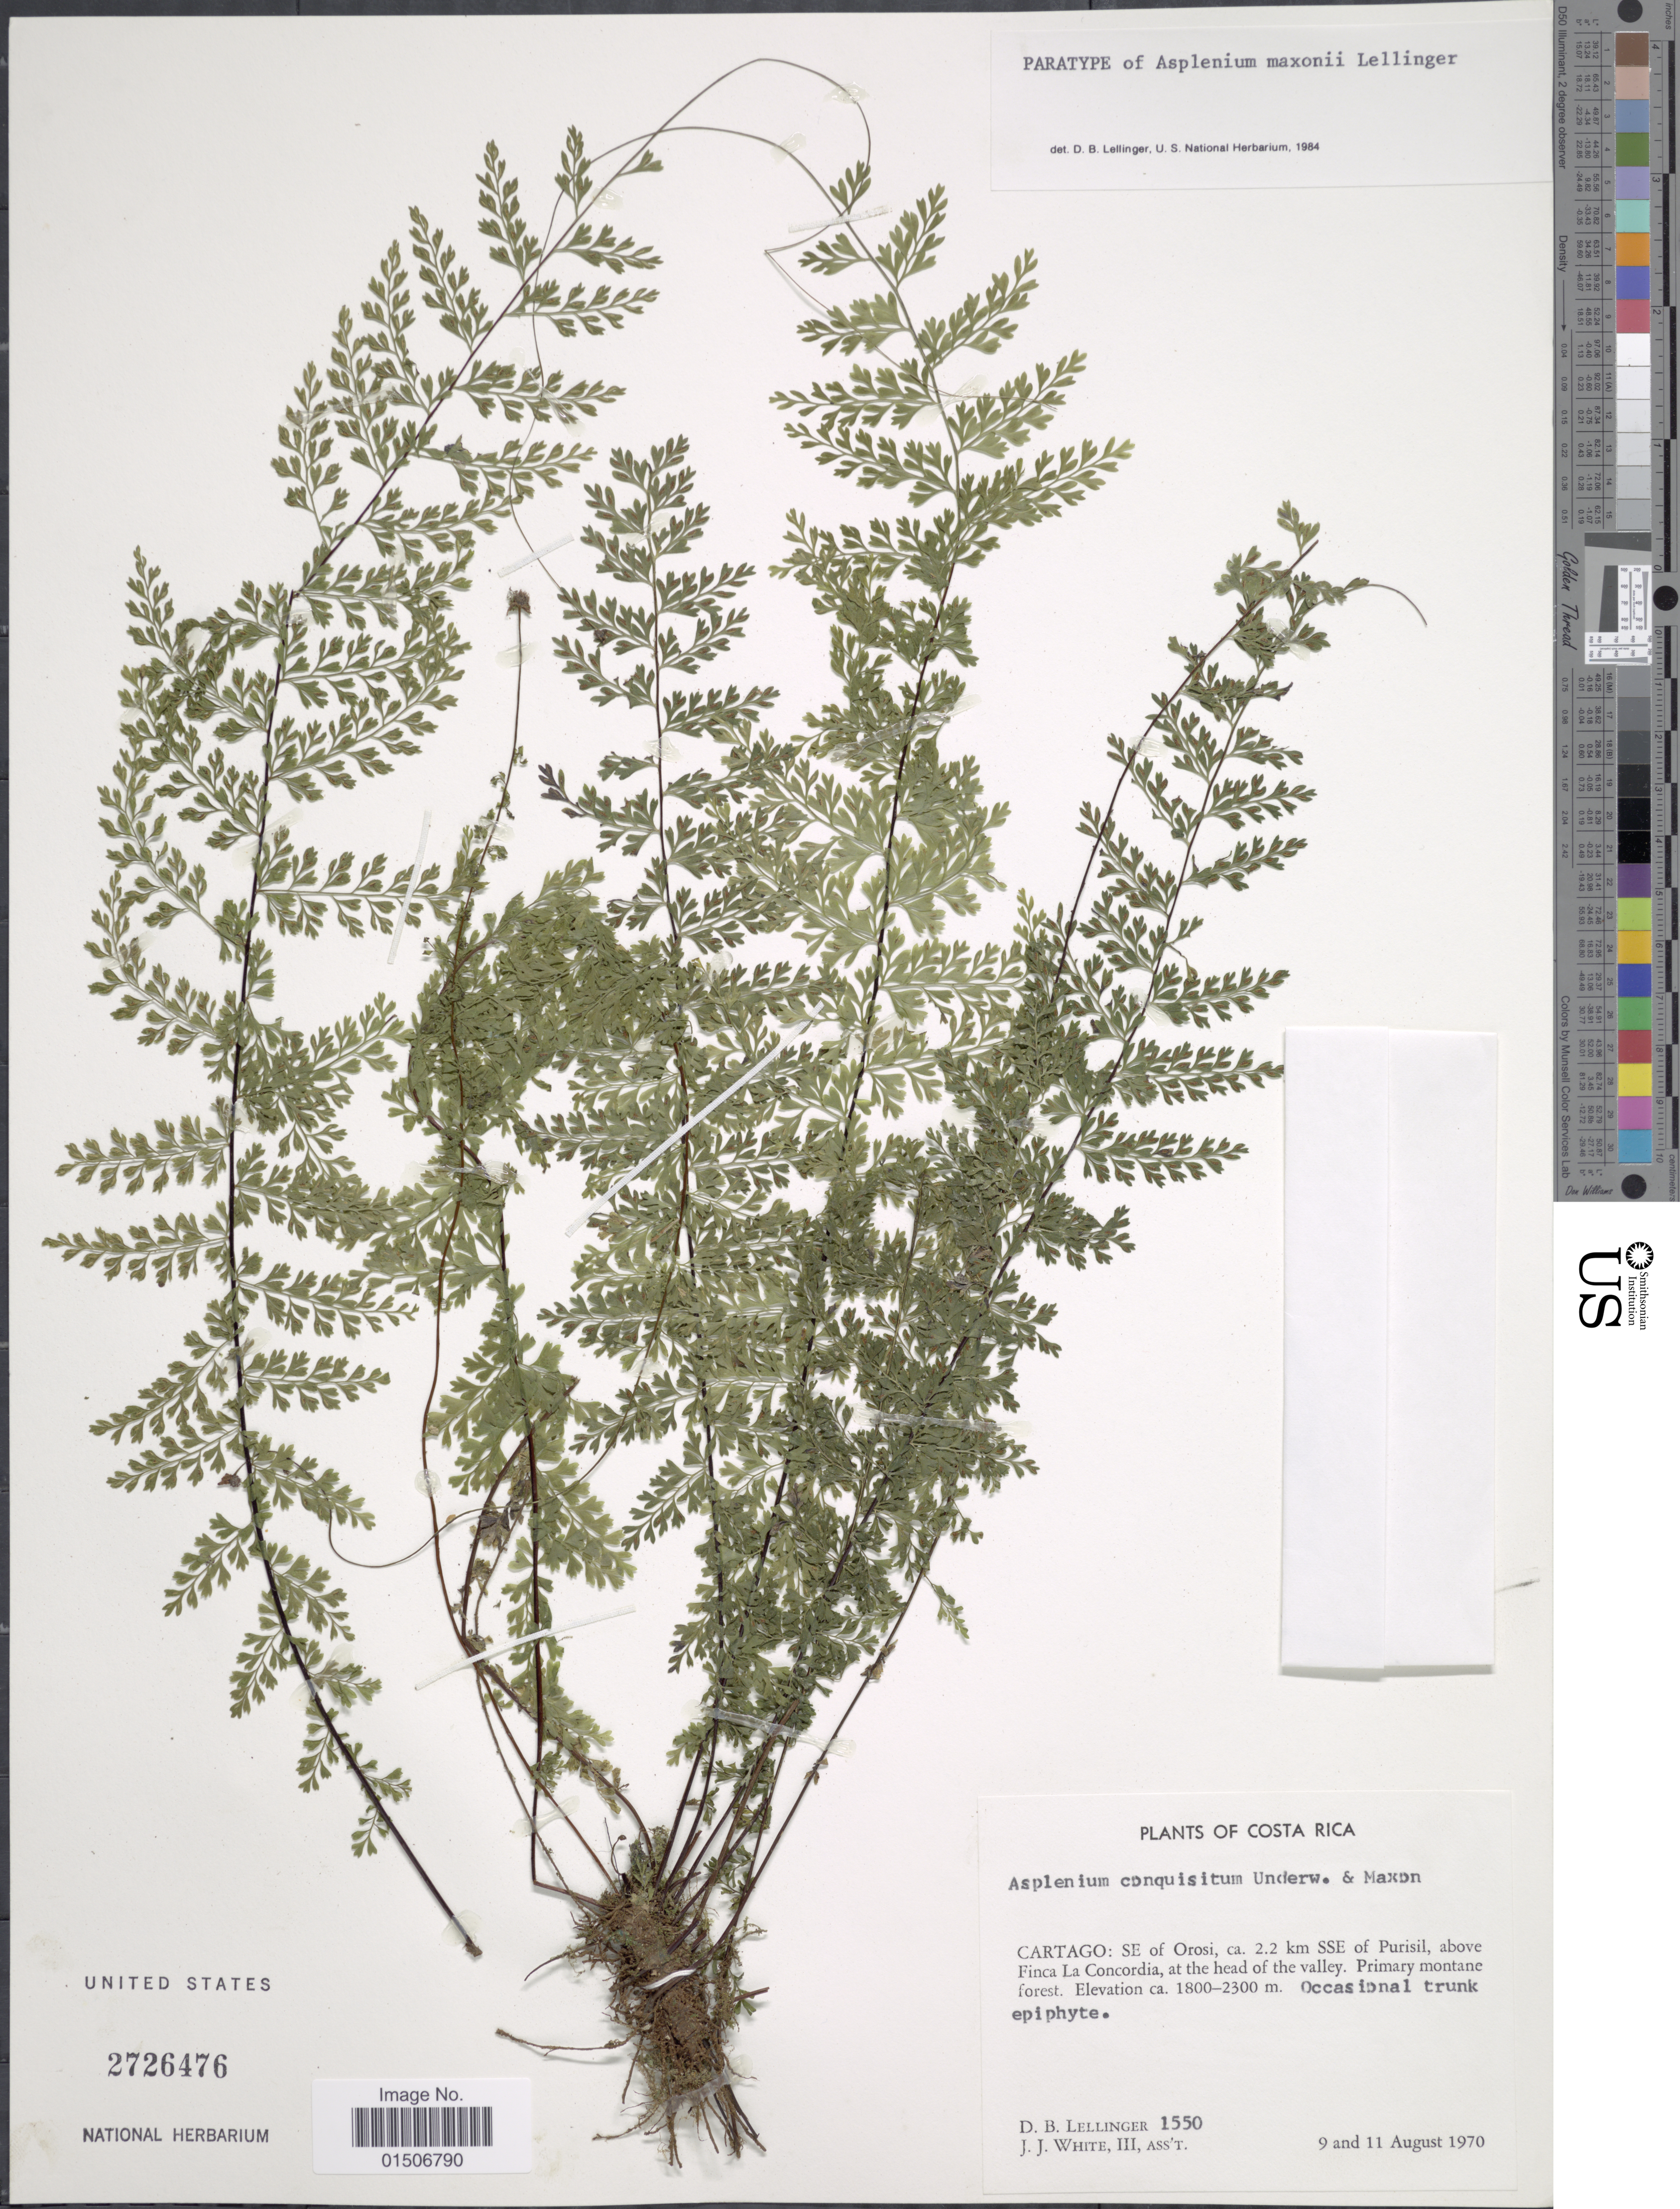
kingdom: Plantae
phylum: Tracheophyta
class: Polypodiopsida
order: Polypodiales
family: Aspleniaceae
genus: Asplenium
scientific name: Asplenium maxonii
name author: Lellinger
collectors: D. B. Lellinger & J. J. White III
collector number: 1550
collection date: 1970-08-09/1970-08-11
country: Costa Rica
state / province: Cartago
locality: SE of Orosi, ca 2.2 km SSE of Purisil, above Finca La Concordia, at the head of the valley. Primary montane forest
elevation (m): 1800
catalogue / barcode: US 2726476